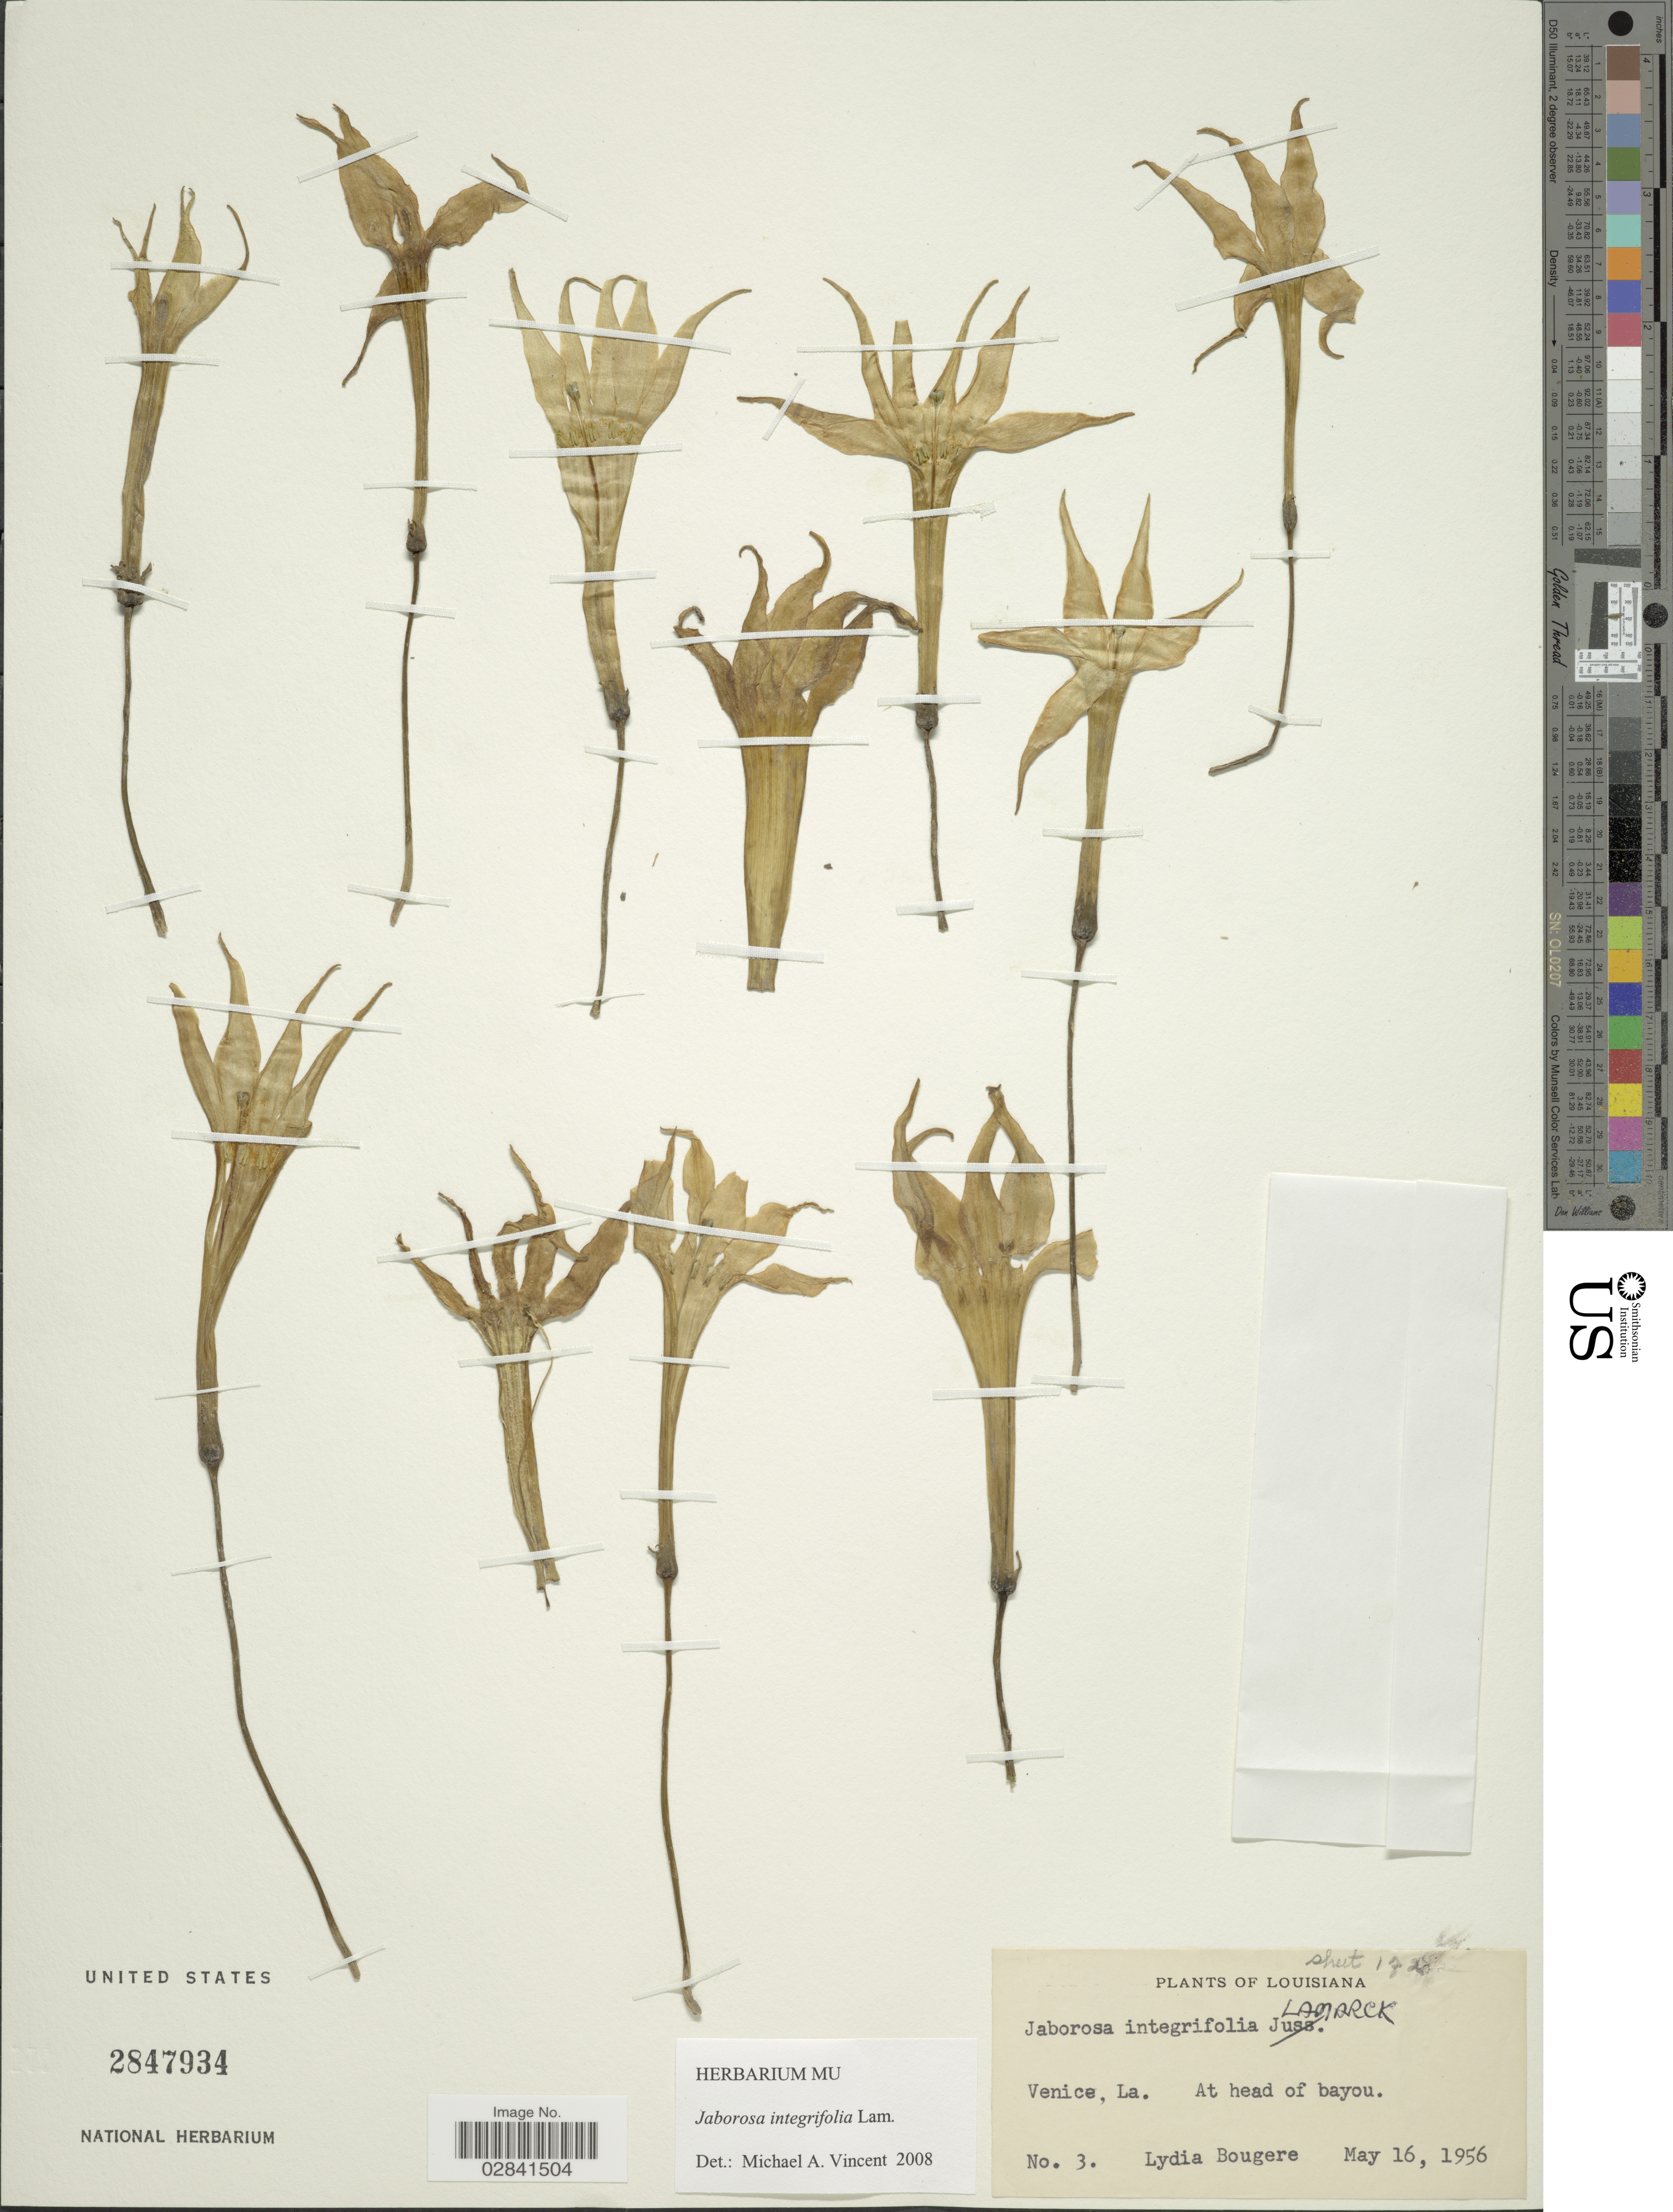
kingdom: Plantae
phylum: Tracheophyta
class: Magnoliopsida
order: Solanales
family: Solanaceae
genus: Jaborosa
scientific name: Jaborosa integrifolia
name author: Lam.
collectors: L. Bougere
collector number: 3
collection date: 1956-05-16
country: United States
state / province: Louisiana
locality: Venice. At head of bayou.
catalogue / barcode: US 2847934